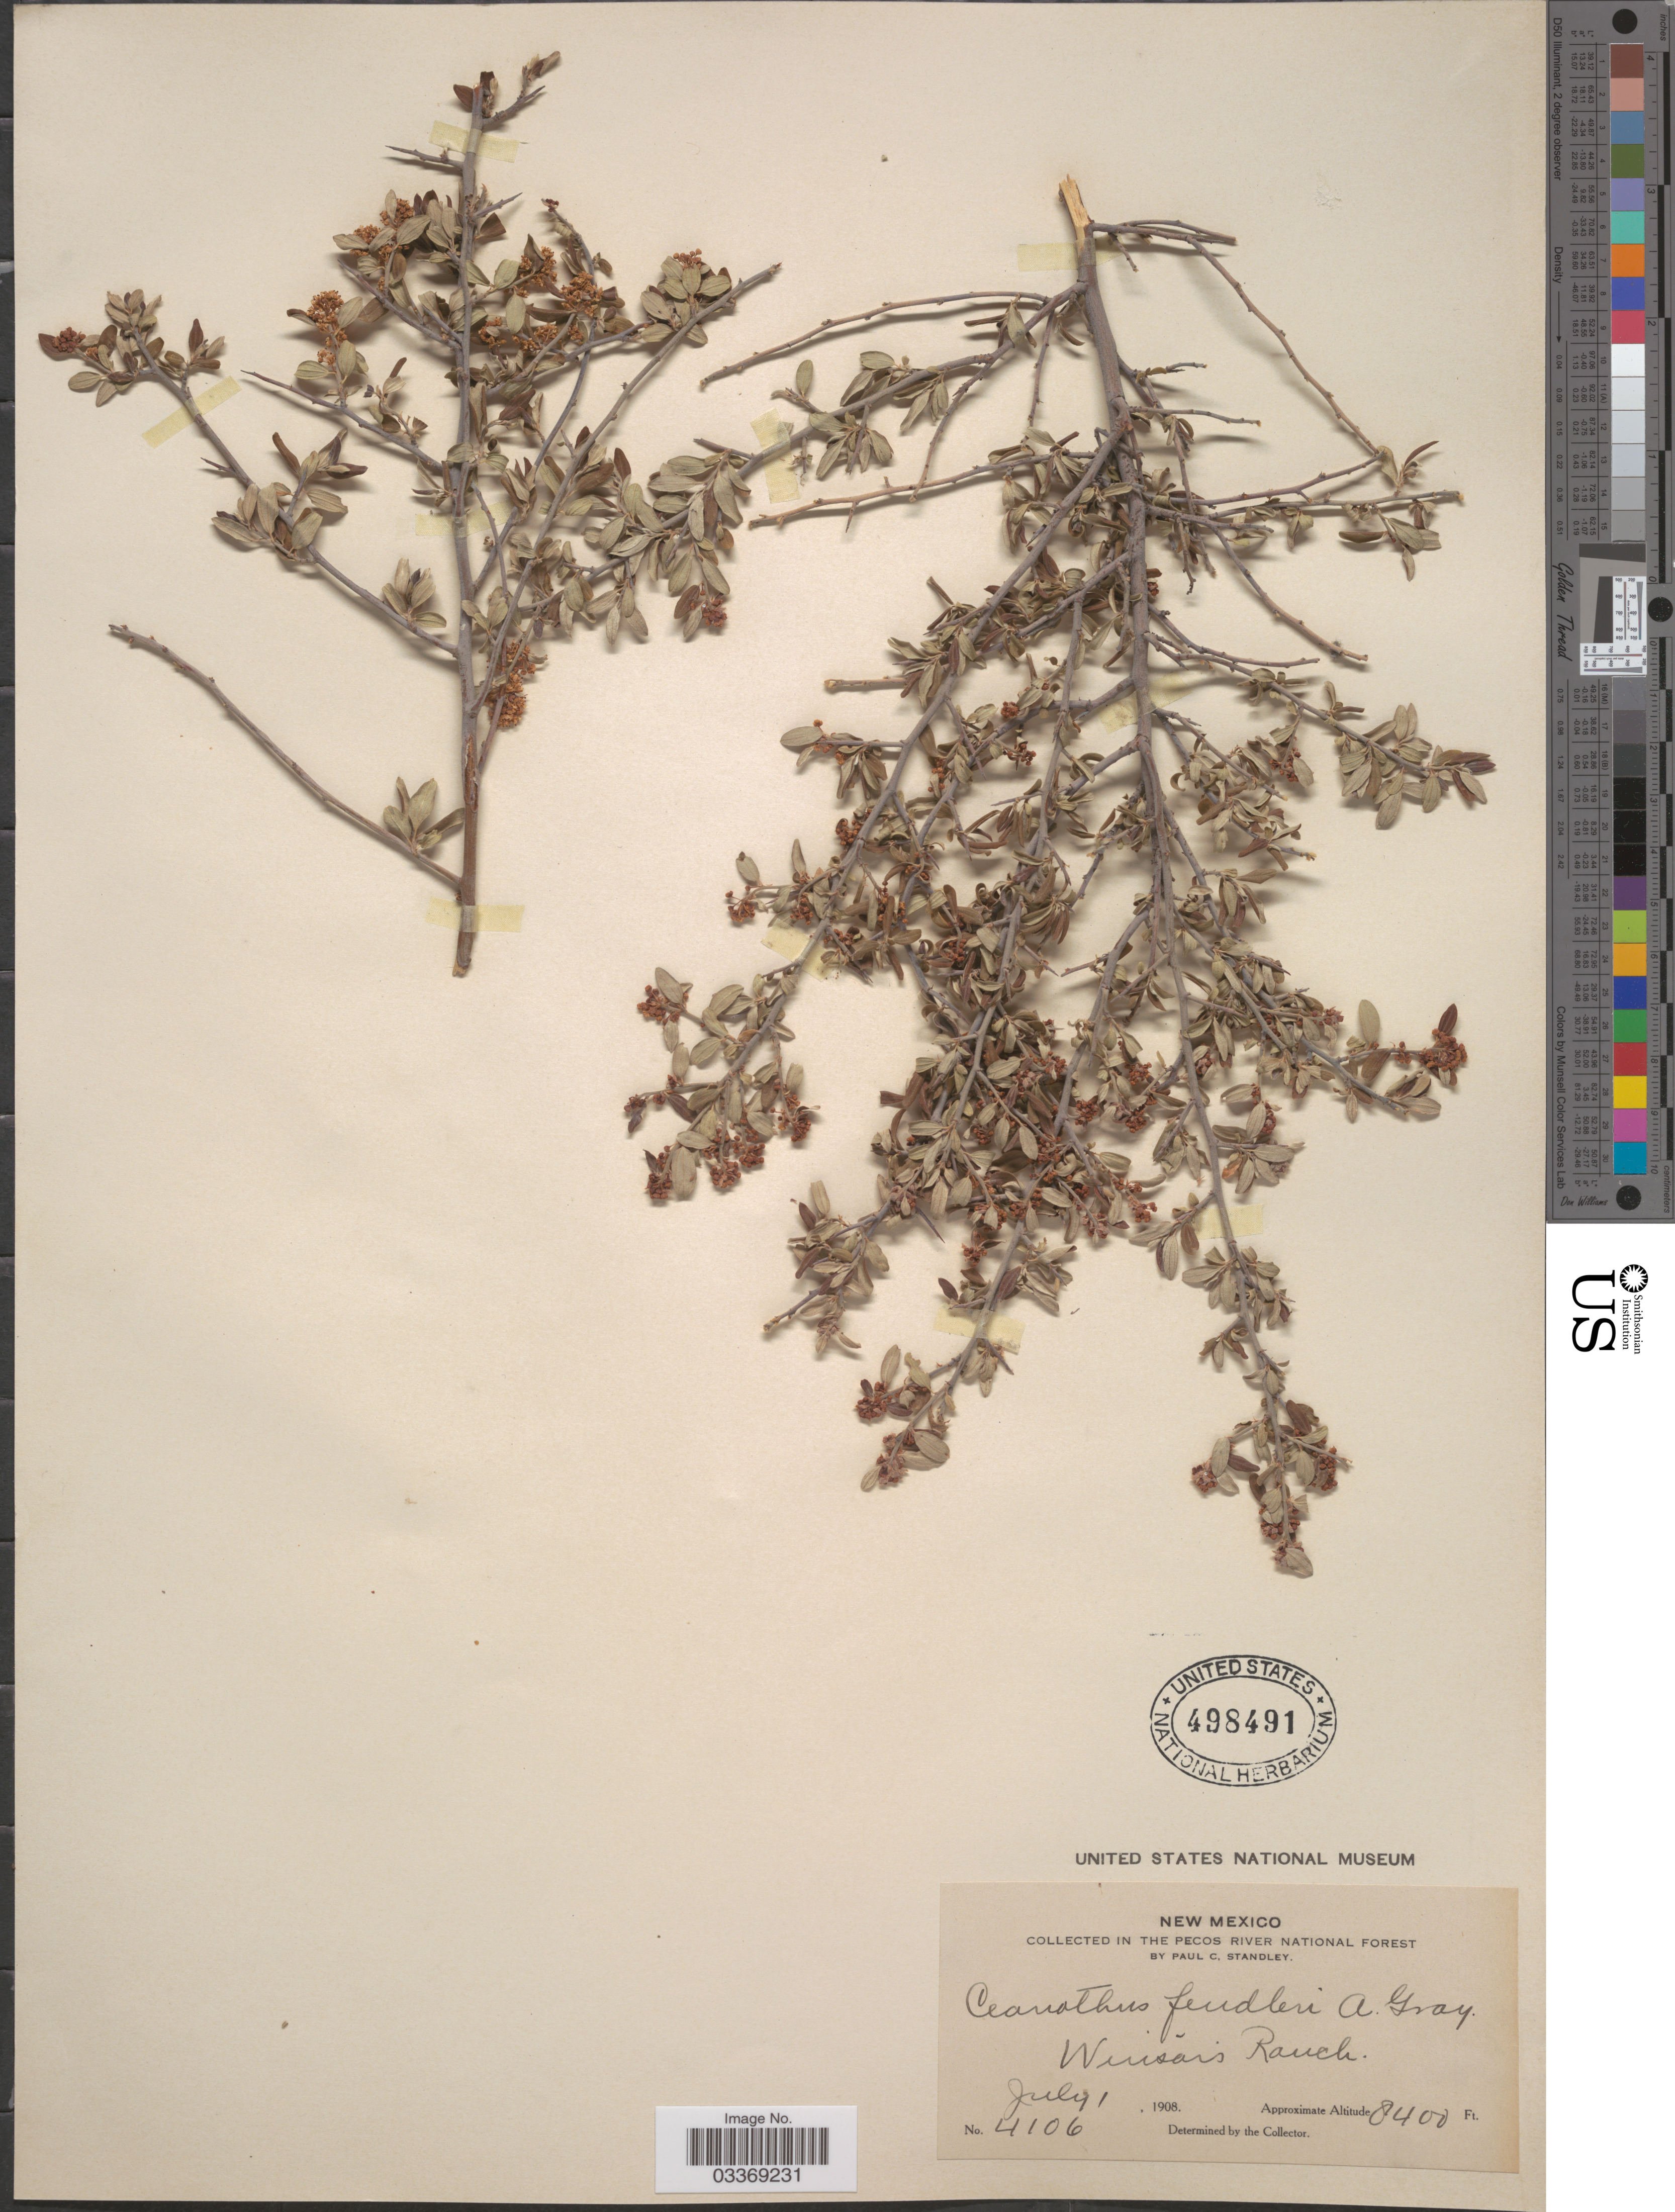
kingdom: Plantae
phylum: Tracheophyta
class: Magnoliopsida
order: Rosales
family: Rhamnaceae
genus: Ceanothus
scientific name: Ceanothus fendleri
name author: A. Gray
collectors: P. C. Standley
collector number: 4106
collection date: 1908-07-01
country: United States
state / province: New Mexico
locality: In the Pecos River National Forest, Winsars Ranch.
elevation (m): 2560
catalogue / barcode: US 498491